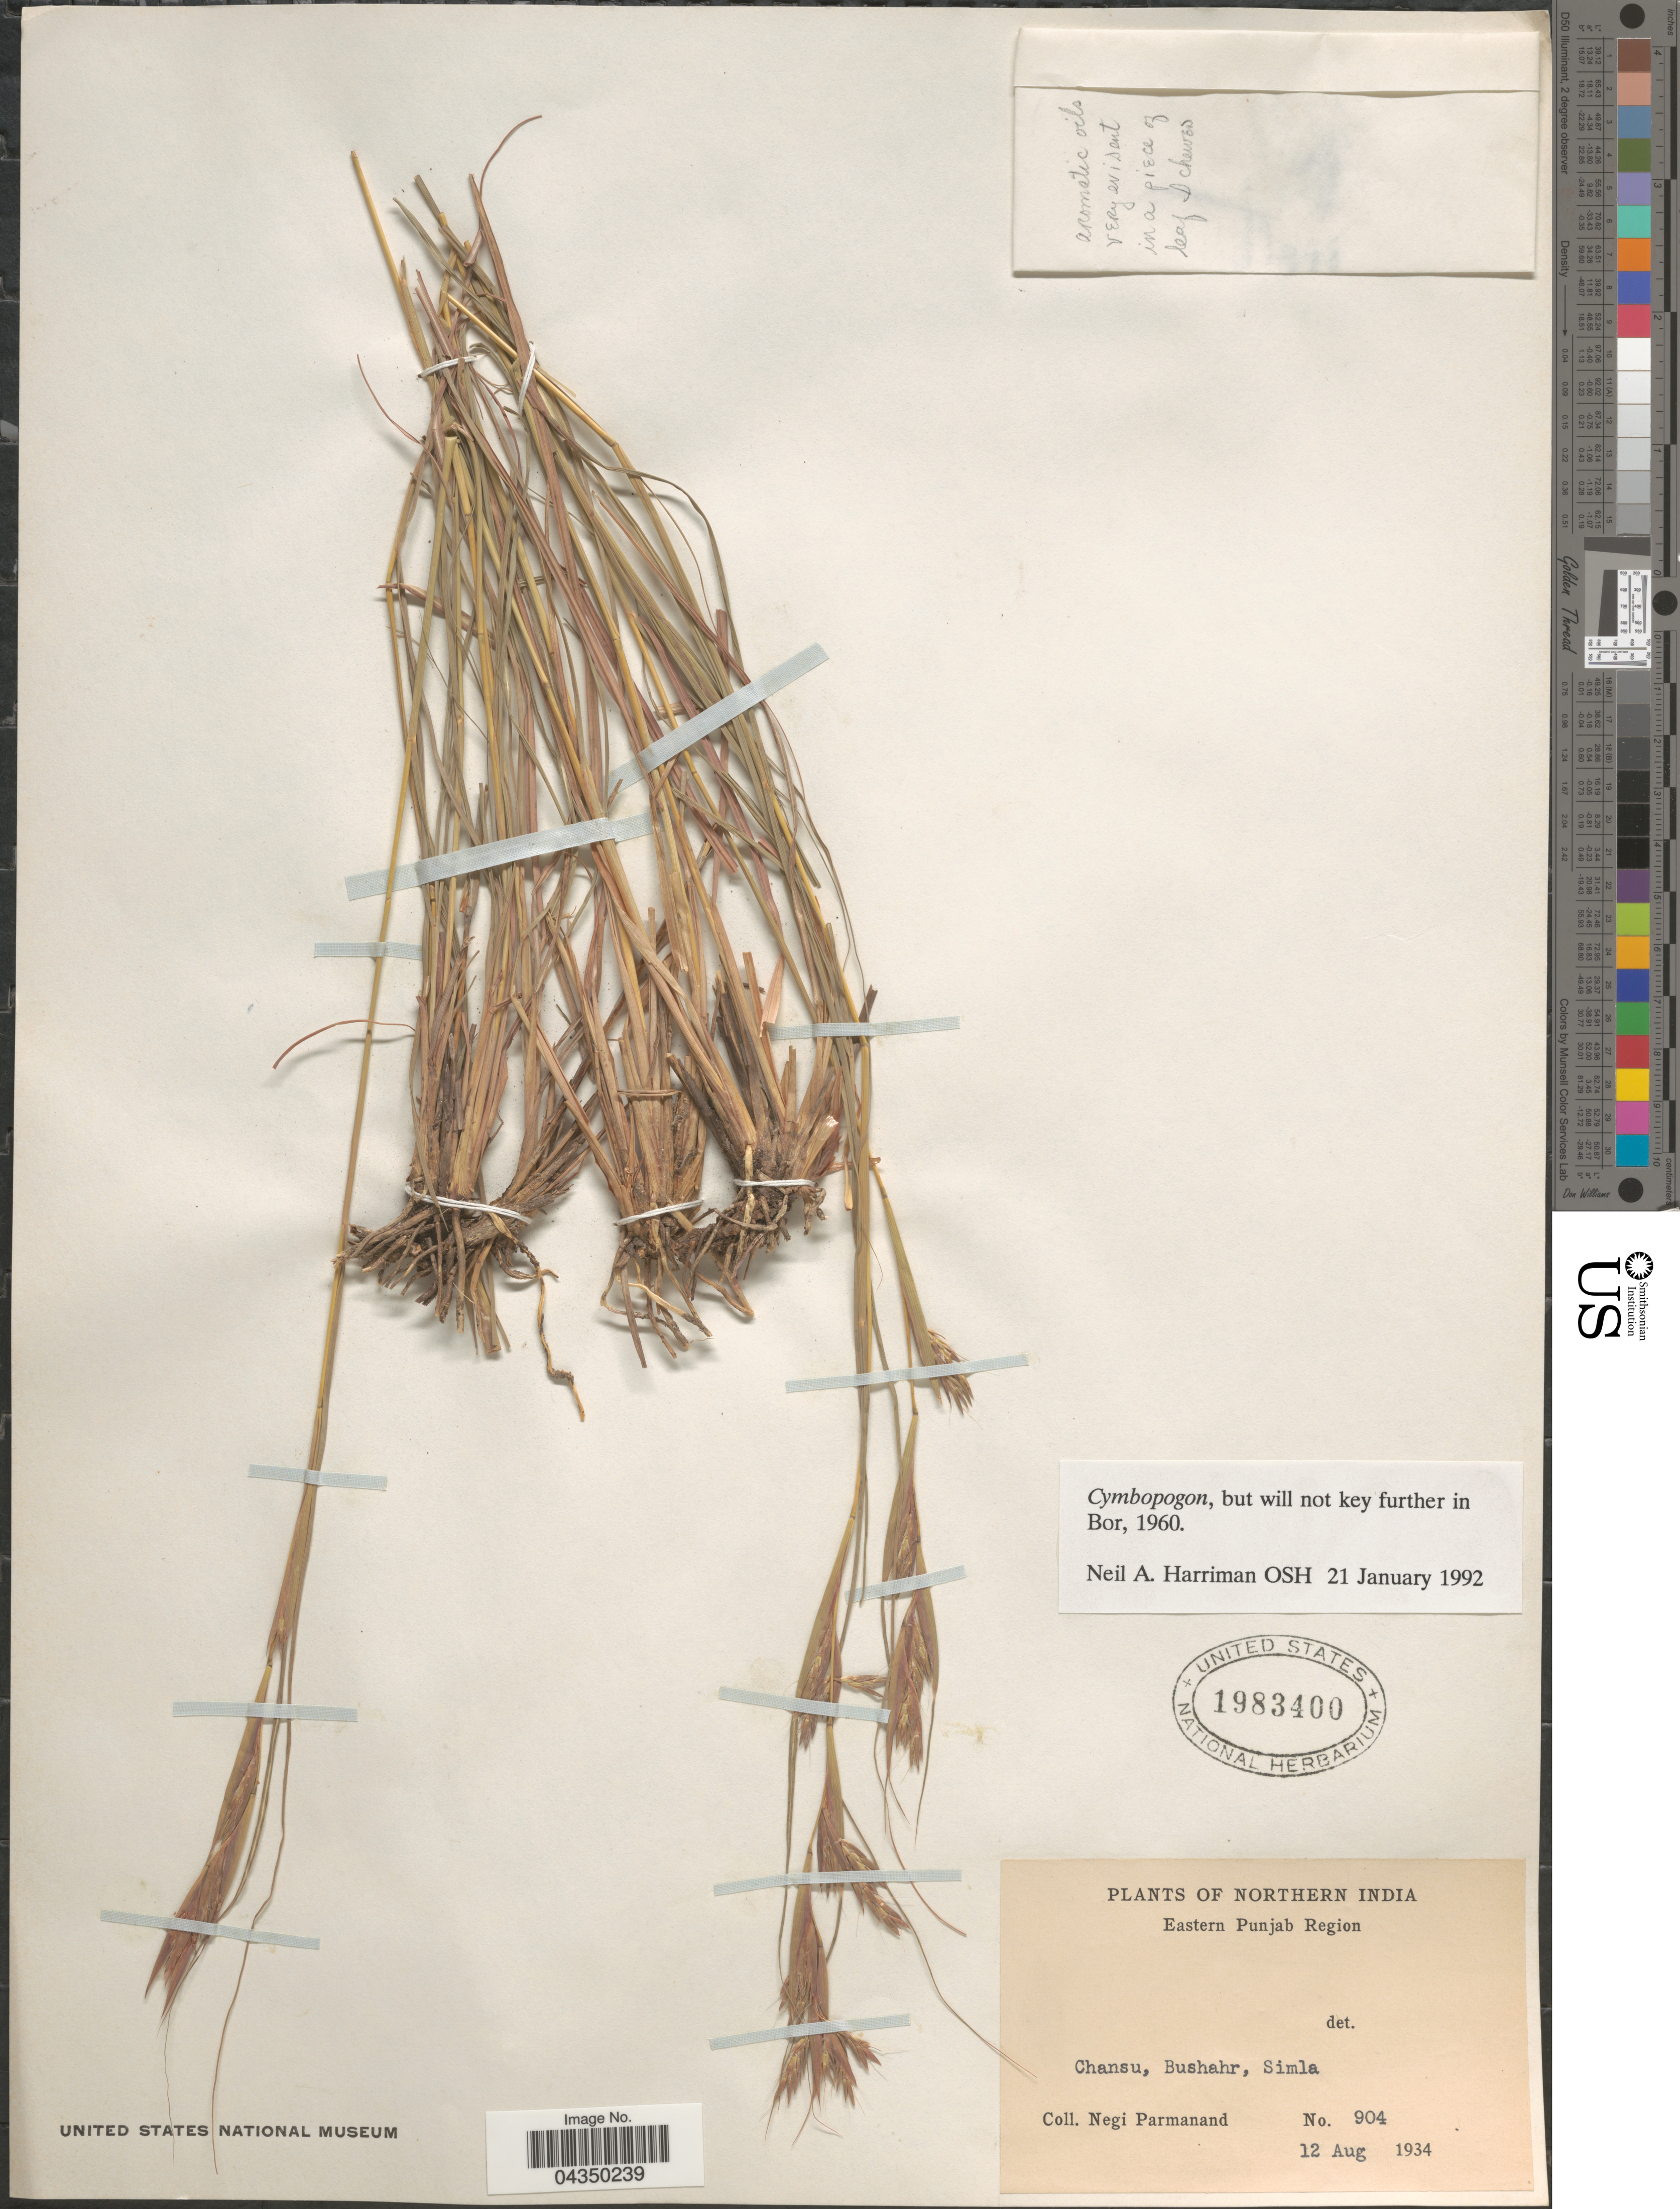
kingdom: Plantae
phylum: Tracheophyta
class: Liliopsida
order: Poales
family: Poaceae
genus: Cymbopogon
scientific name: Cymbopogon sp.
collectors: N. Parmanand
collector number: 904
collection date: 1934-08-12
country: India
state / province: Himachal Pradesh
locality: Northern India. Eastern Punjab Region. Chansu, Bushahr, Simla.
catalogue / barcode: US 1983400